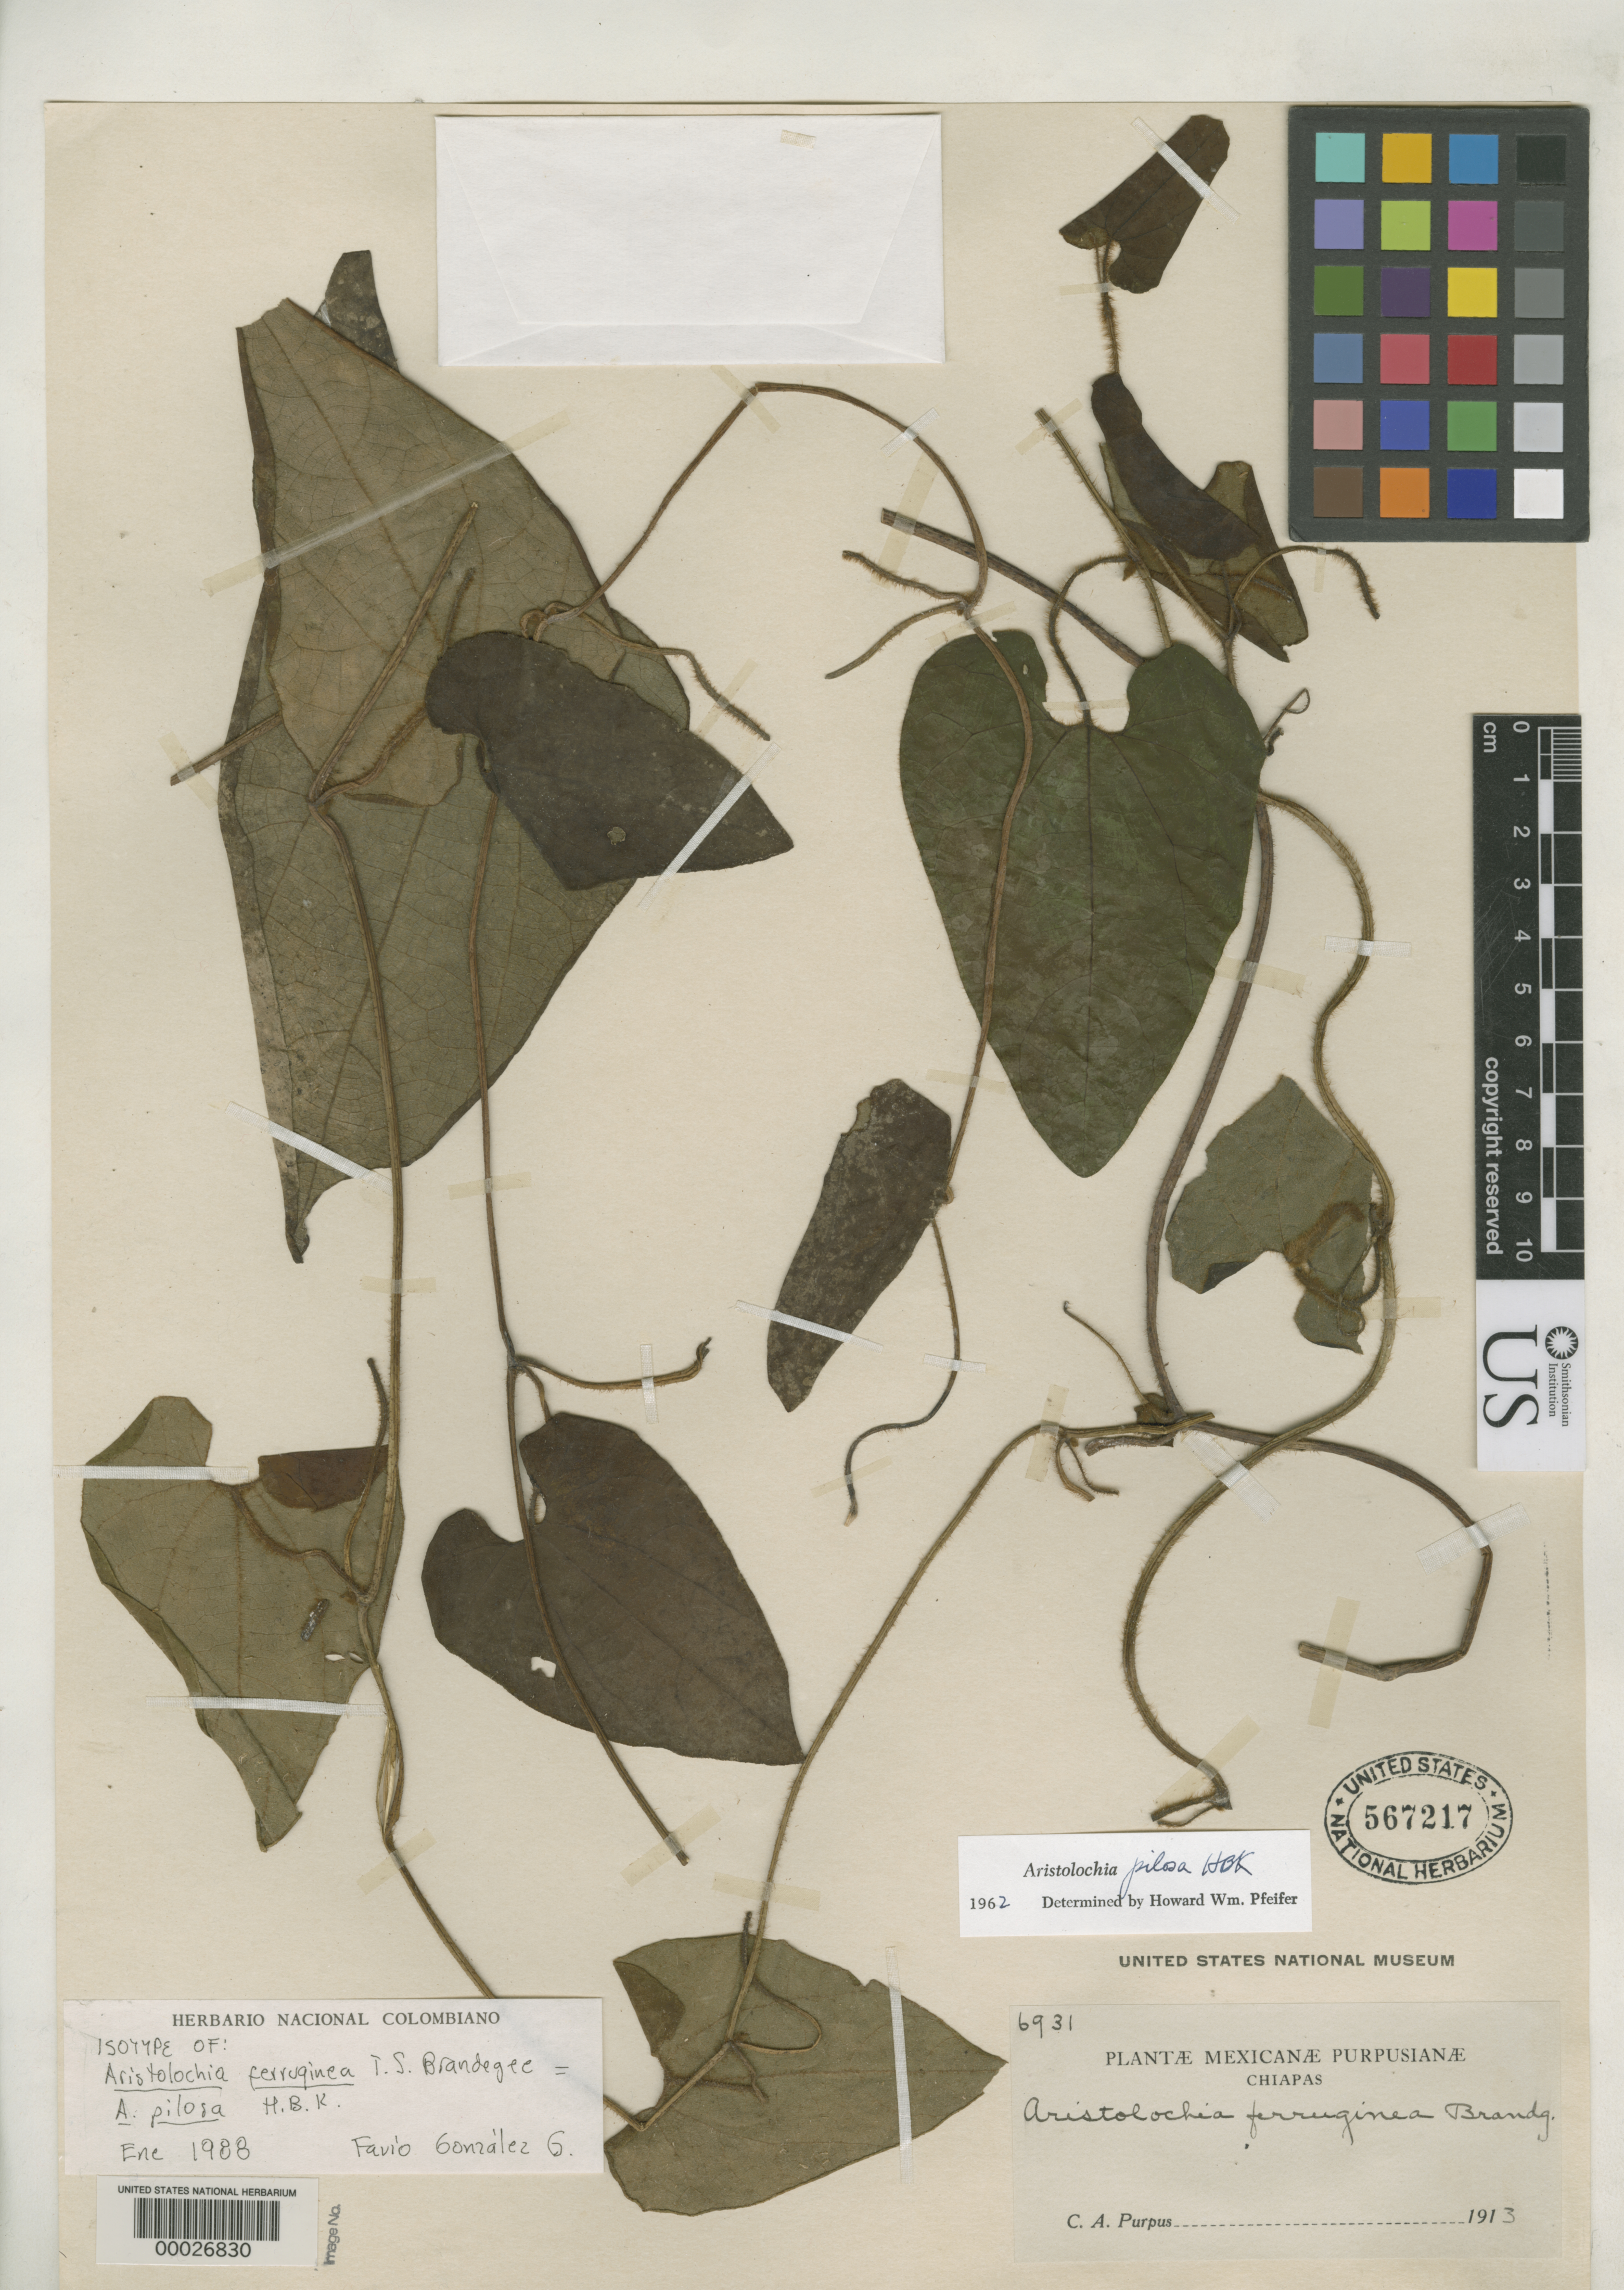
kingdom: Plantae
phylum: Tracheophyta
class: Magnoliopsida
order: Piperales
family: Aristolochiaceae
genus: Aristolochia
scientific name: Aristolochia ferruginea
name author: Brandegee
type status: Isotype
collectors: C. A. Purpus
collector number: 6931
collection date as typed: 1913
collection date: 1913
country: Mexico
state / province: Chiapas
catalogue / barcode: US 567217